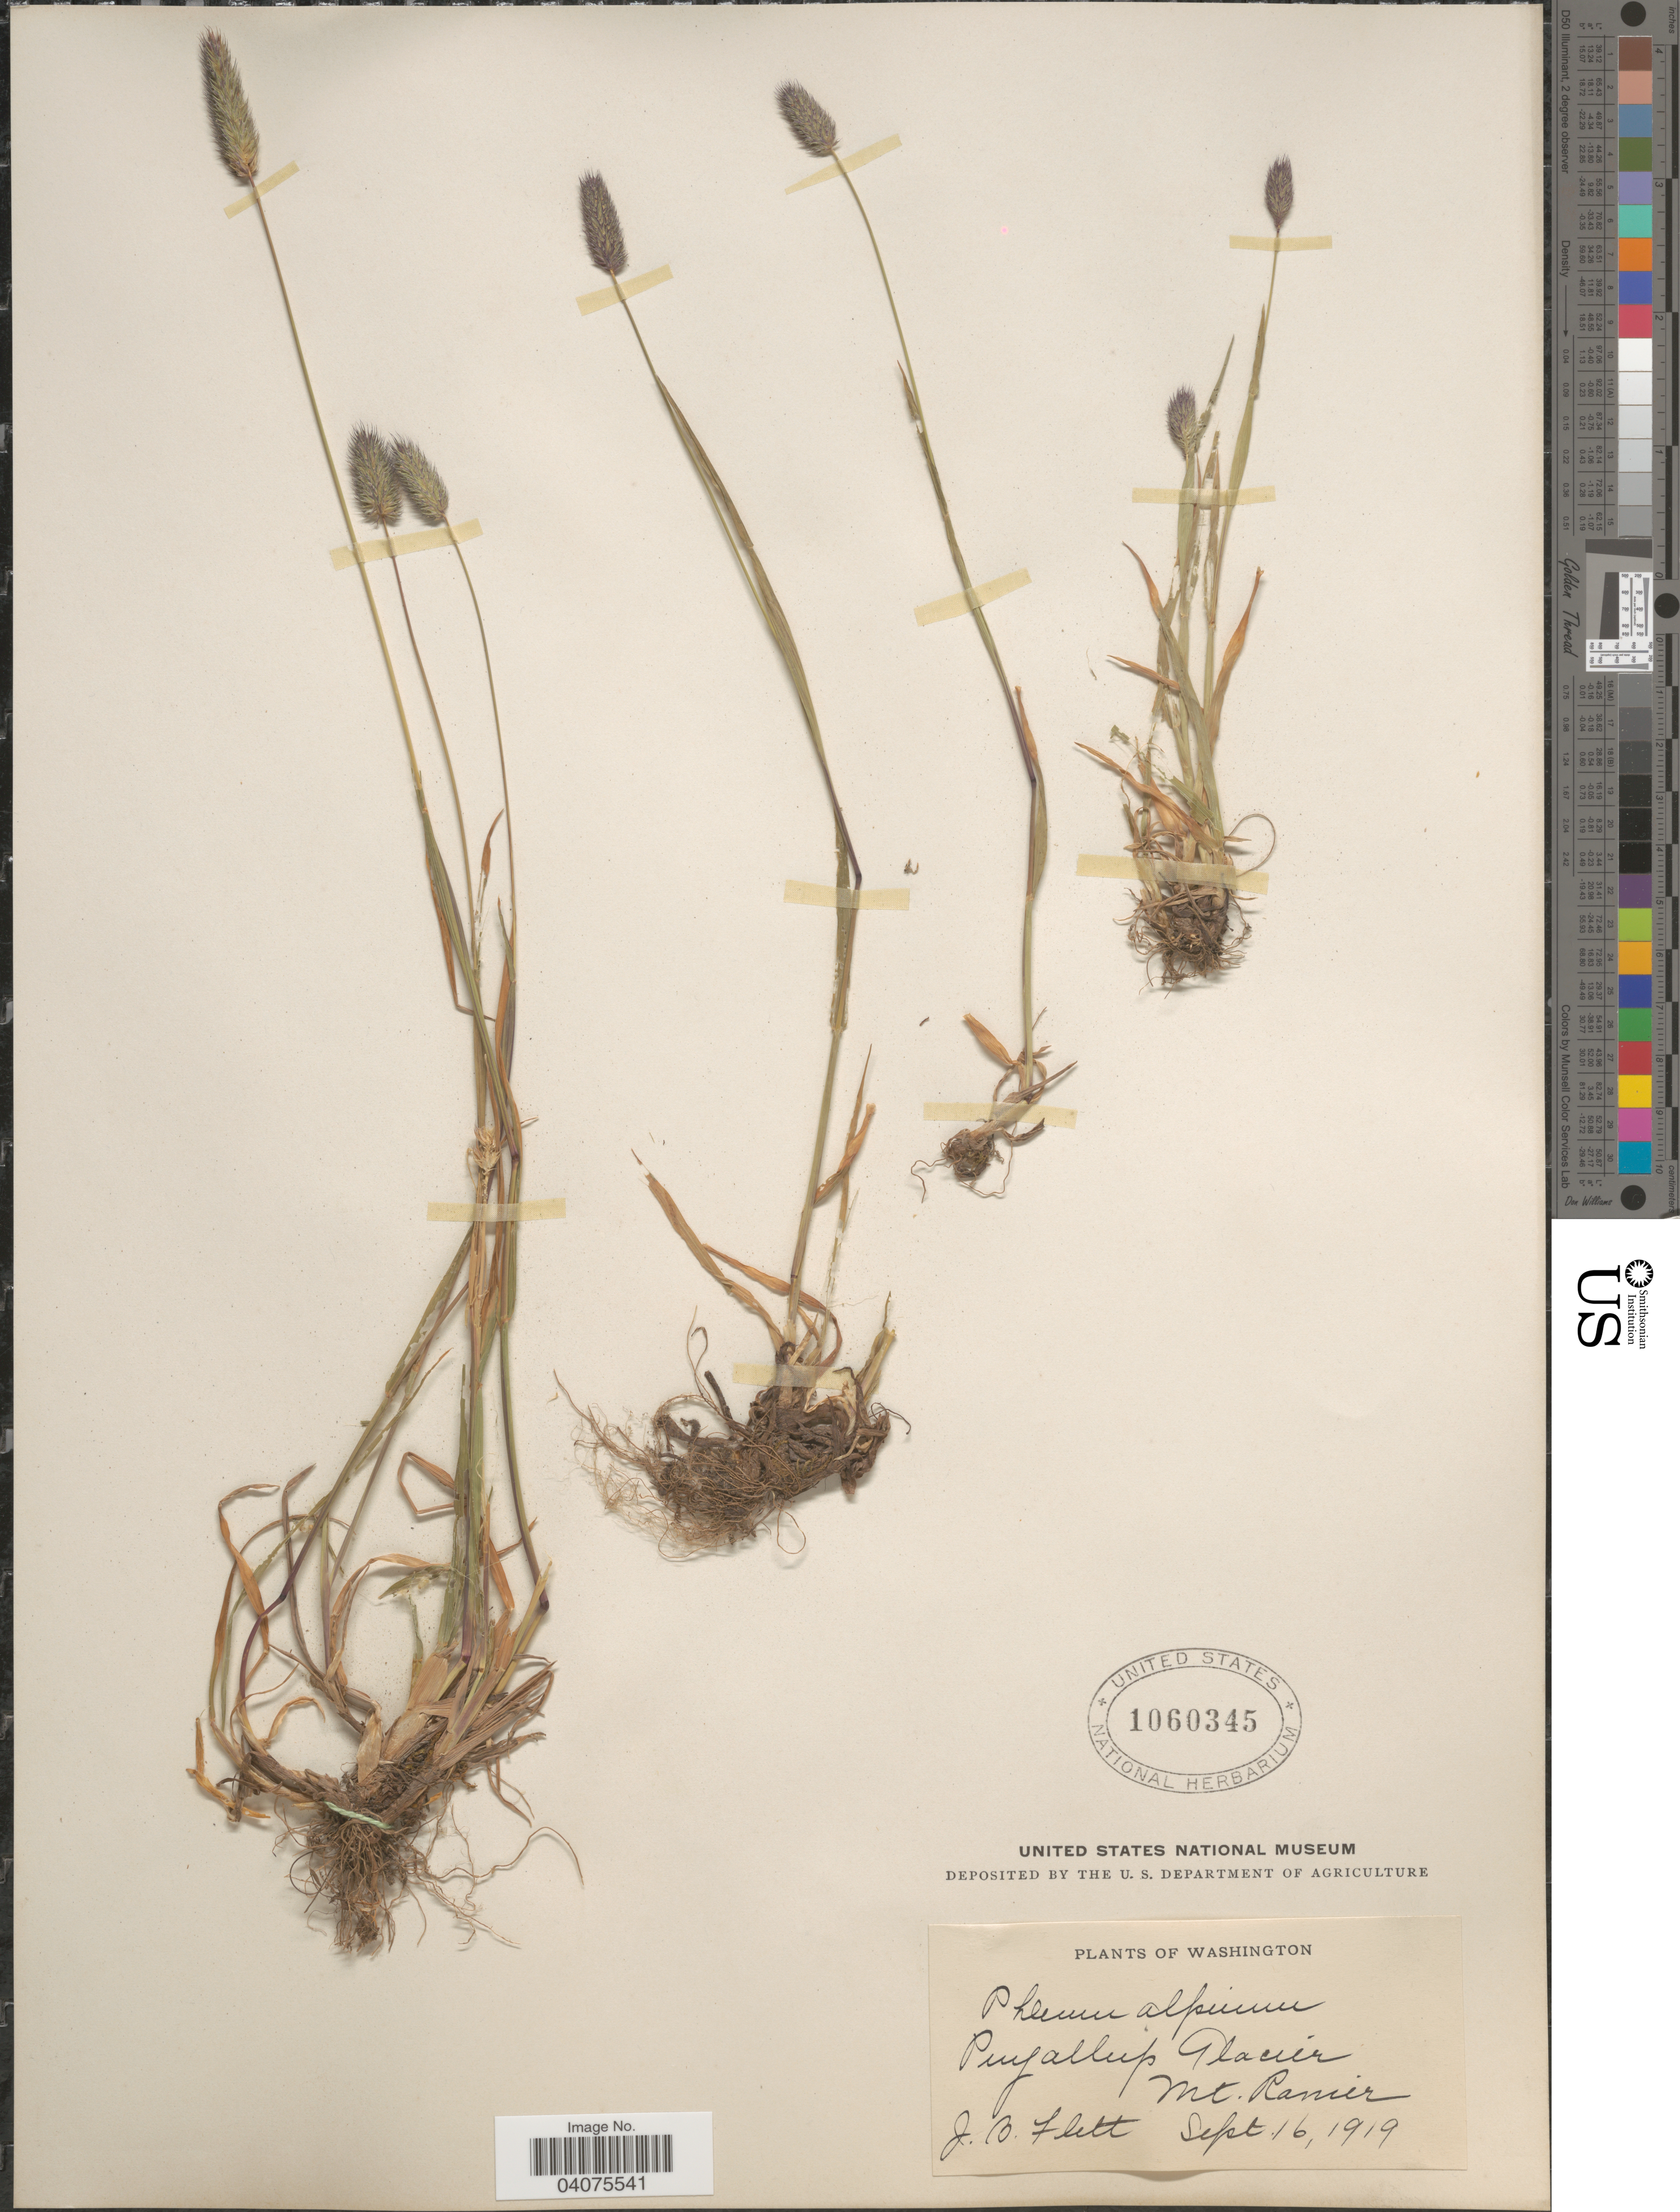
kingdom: Plantae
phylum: Tracheophyta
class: Liliopsida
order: Poales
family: Poaceae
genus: Phleum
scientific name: Phleum alpinum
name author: L.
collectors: J. Flett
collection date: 1919-09-16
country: United States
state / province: Washington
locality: Puyallup Glacier. Mt. Ranier.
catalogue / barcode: US 1060345